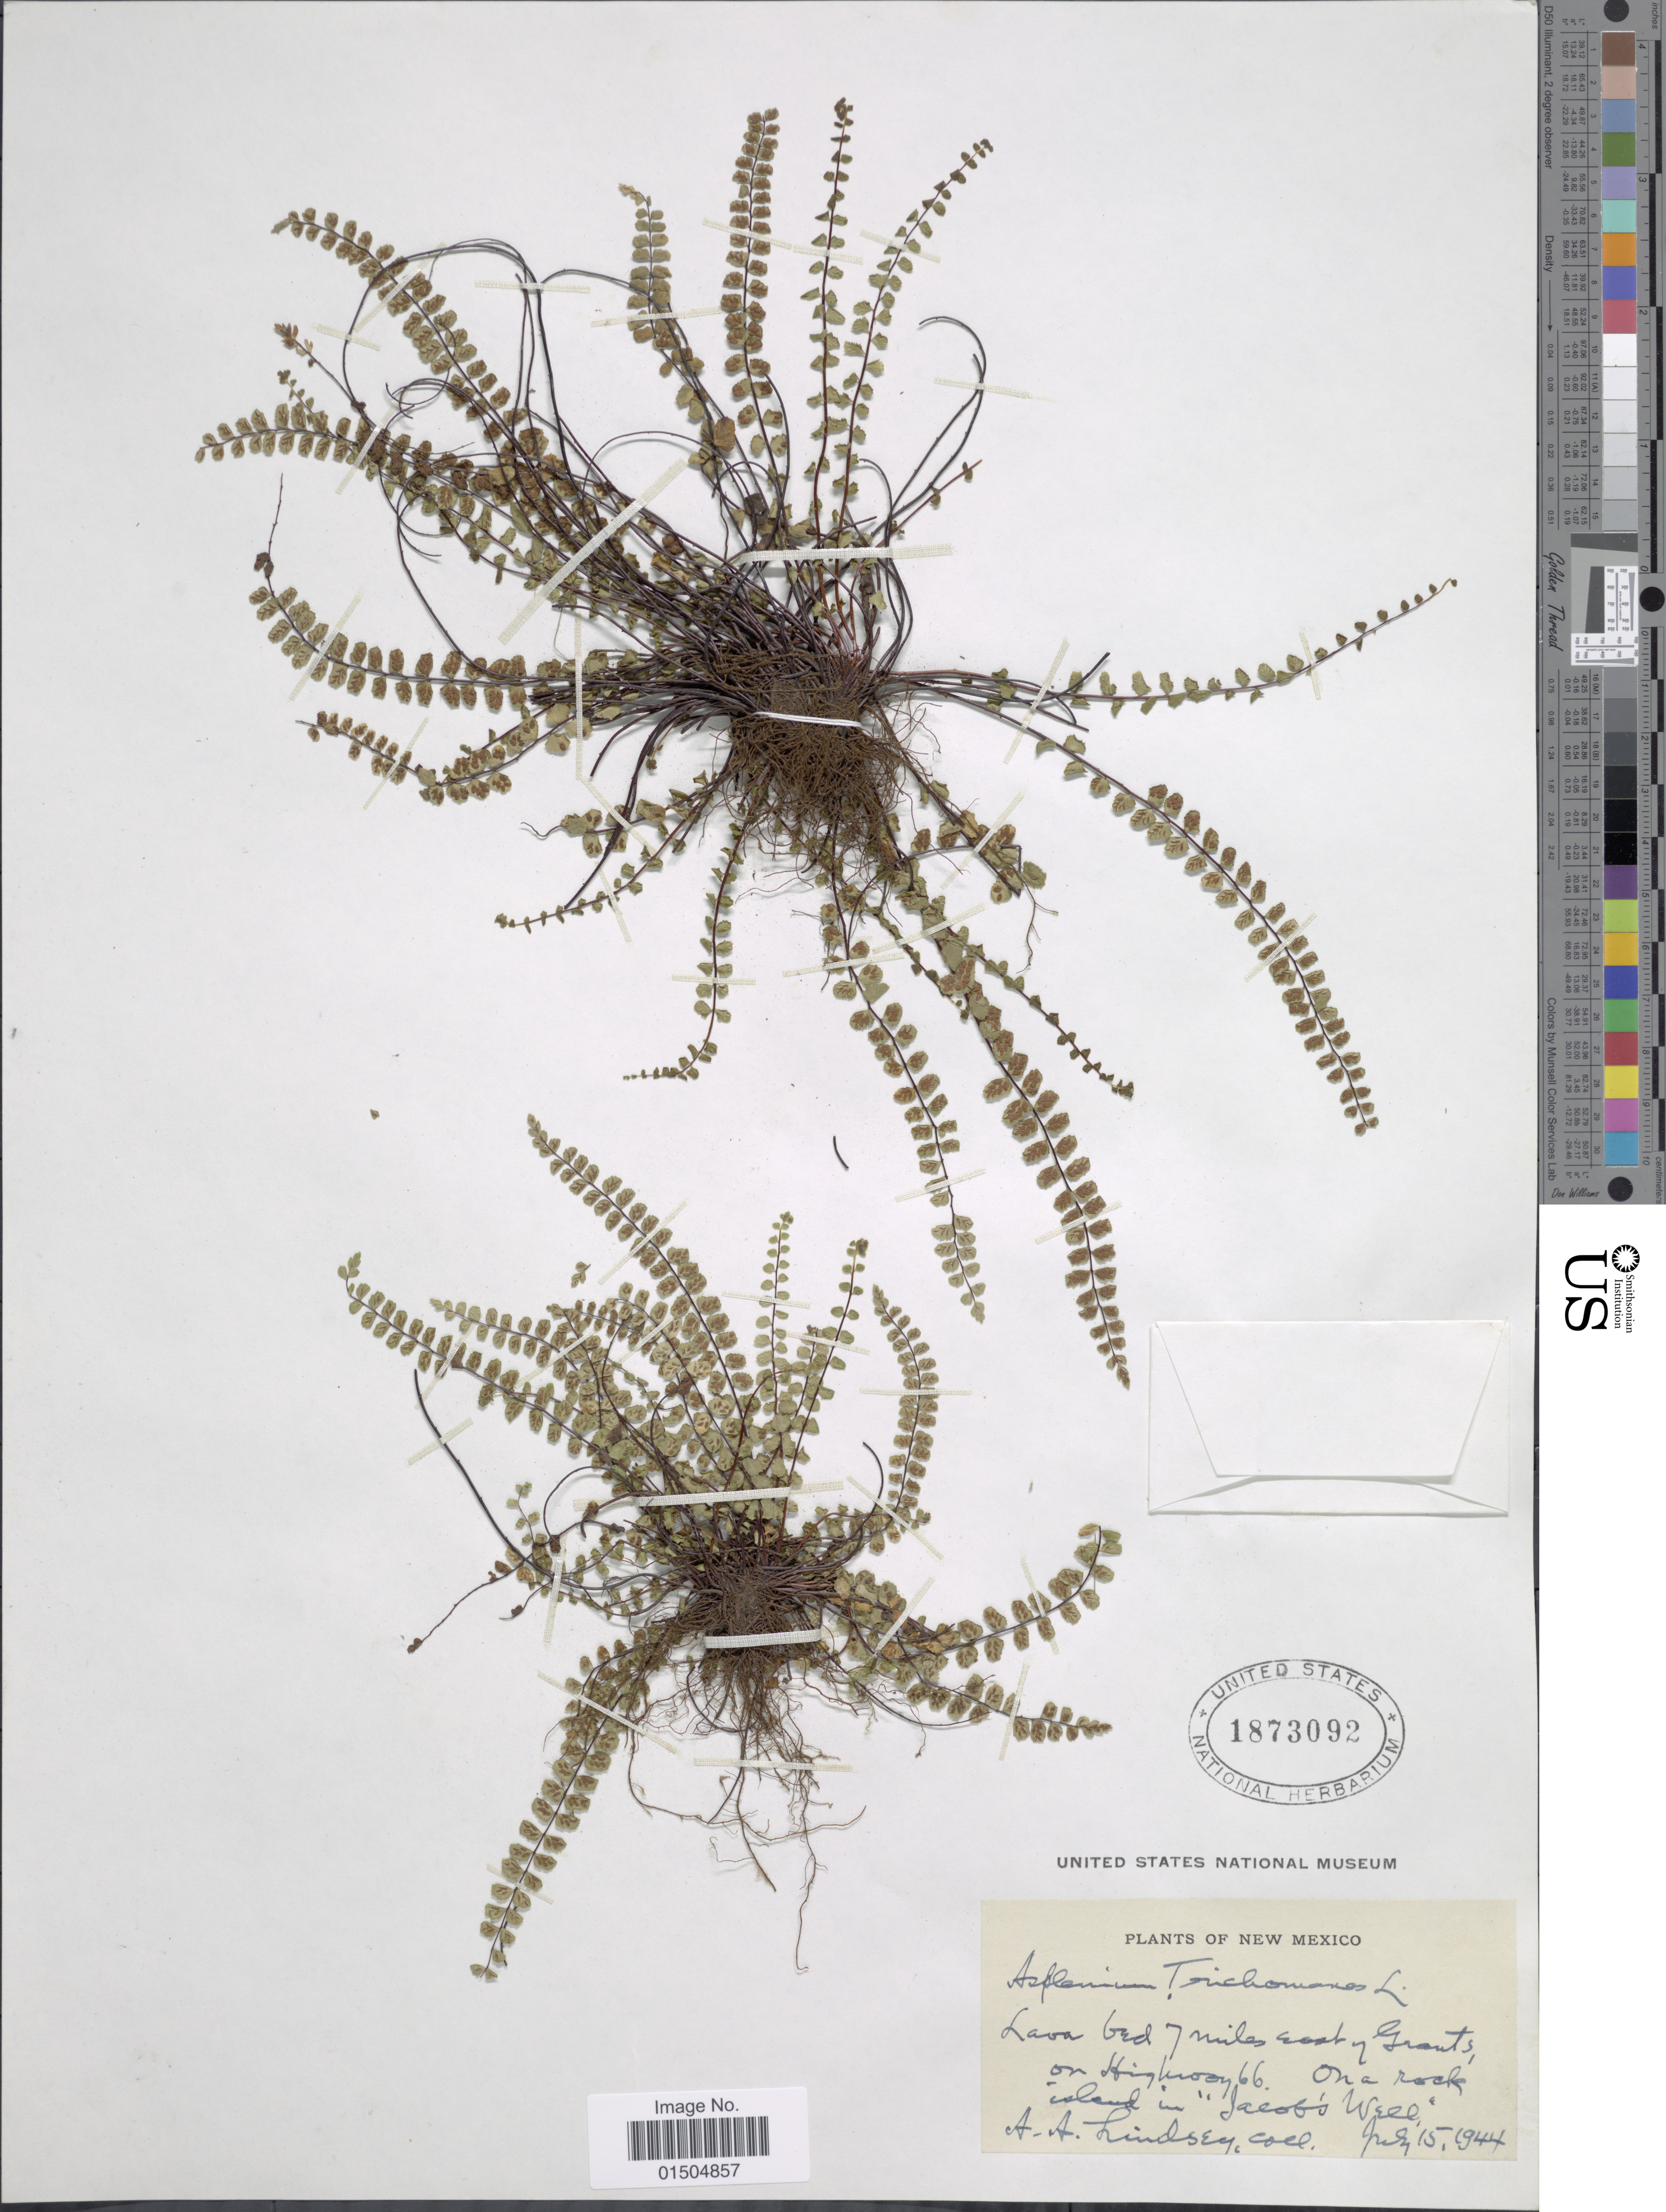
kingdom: Plantae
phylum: Tracheophyta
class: Polypodiopsida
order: Polypodiales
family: Aspleniaceae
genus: Asplenium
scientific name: Asplenium trichomanes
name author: L.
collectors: A. Lindsey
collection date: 1944-07-15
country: United States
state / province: New Mexico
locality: Lava bed 7 miles east of Grants, on Highway 66. On a rock island in Jacob's Well.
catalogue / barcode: US 1873092